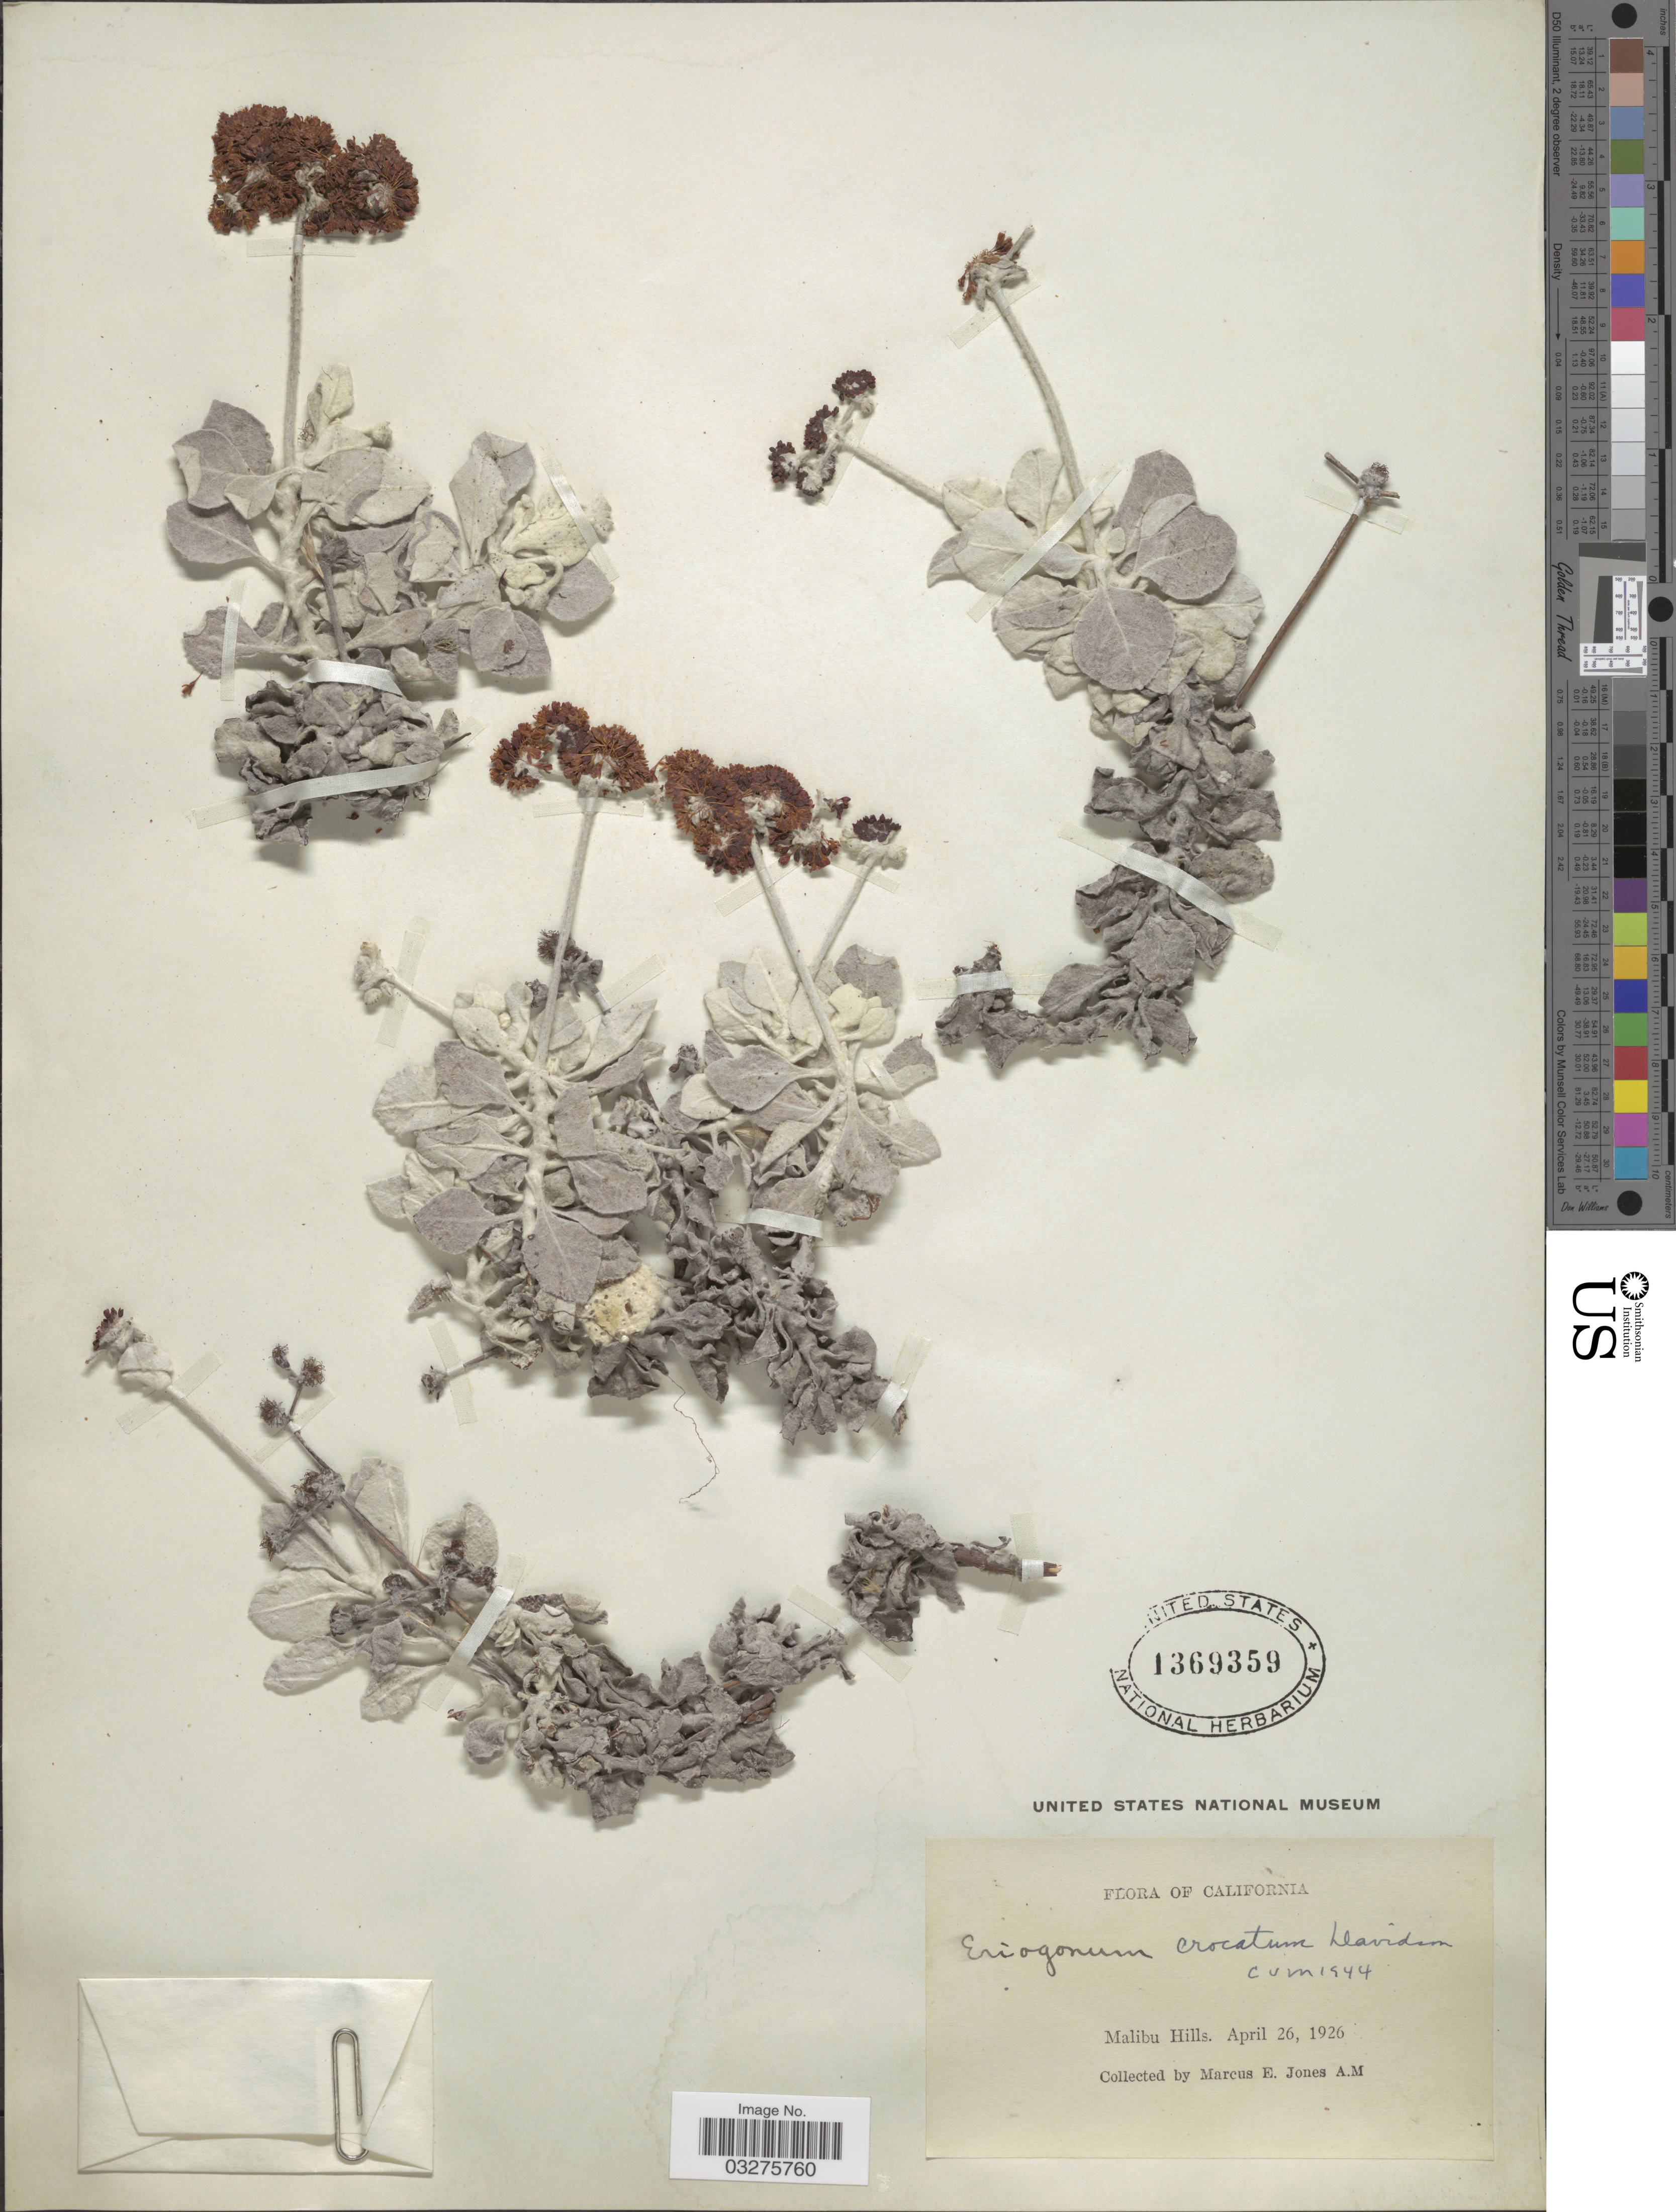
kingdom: Plantae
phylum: Tracheophyta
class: Magnoliopsida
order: Caryophyllales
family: Polygonaceae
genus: Eriogonum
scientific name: Eriogonum crocatum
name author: Davidson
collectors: M. E. Jones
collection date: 1926-04-26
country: United States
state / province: California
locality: Malibu Hills.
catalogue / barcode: US 1369359